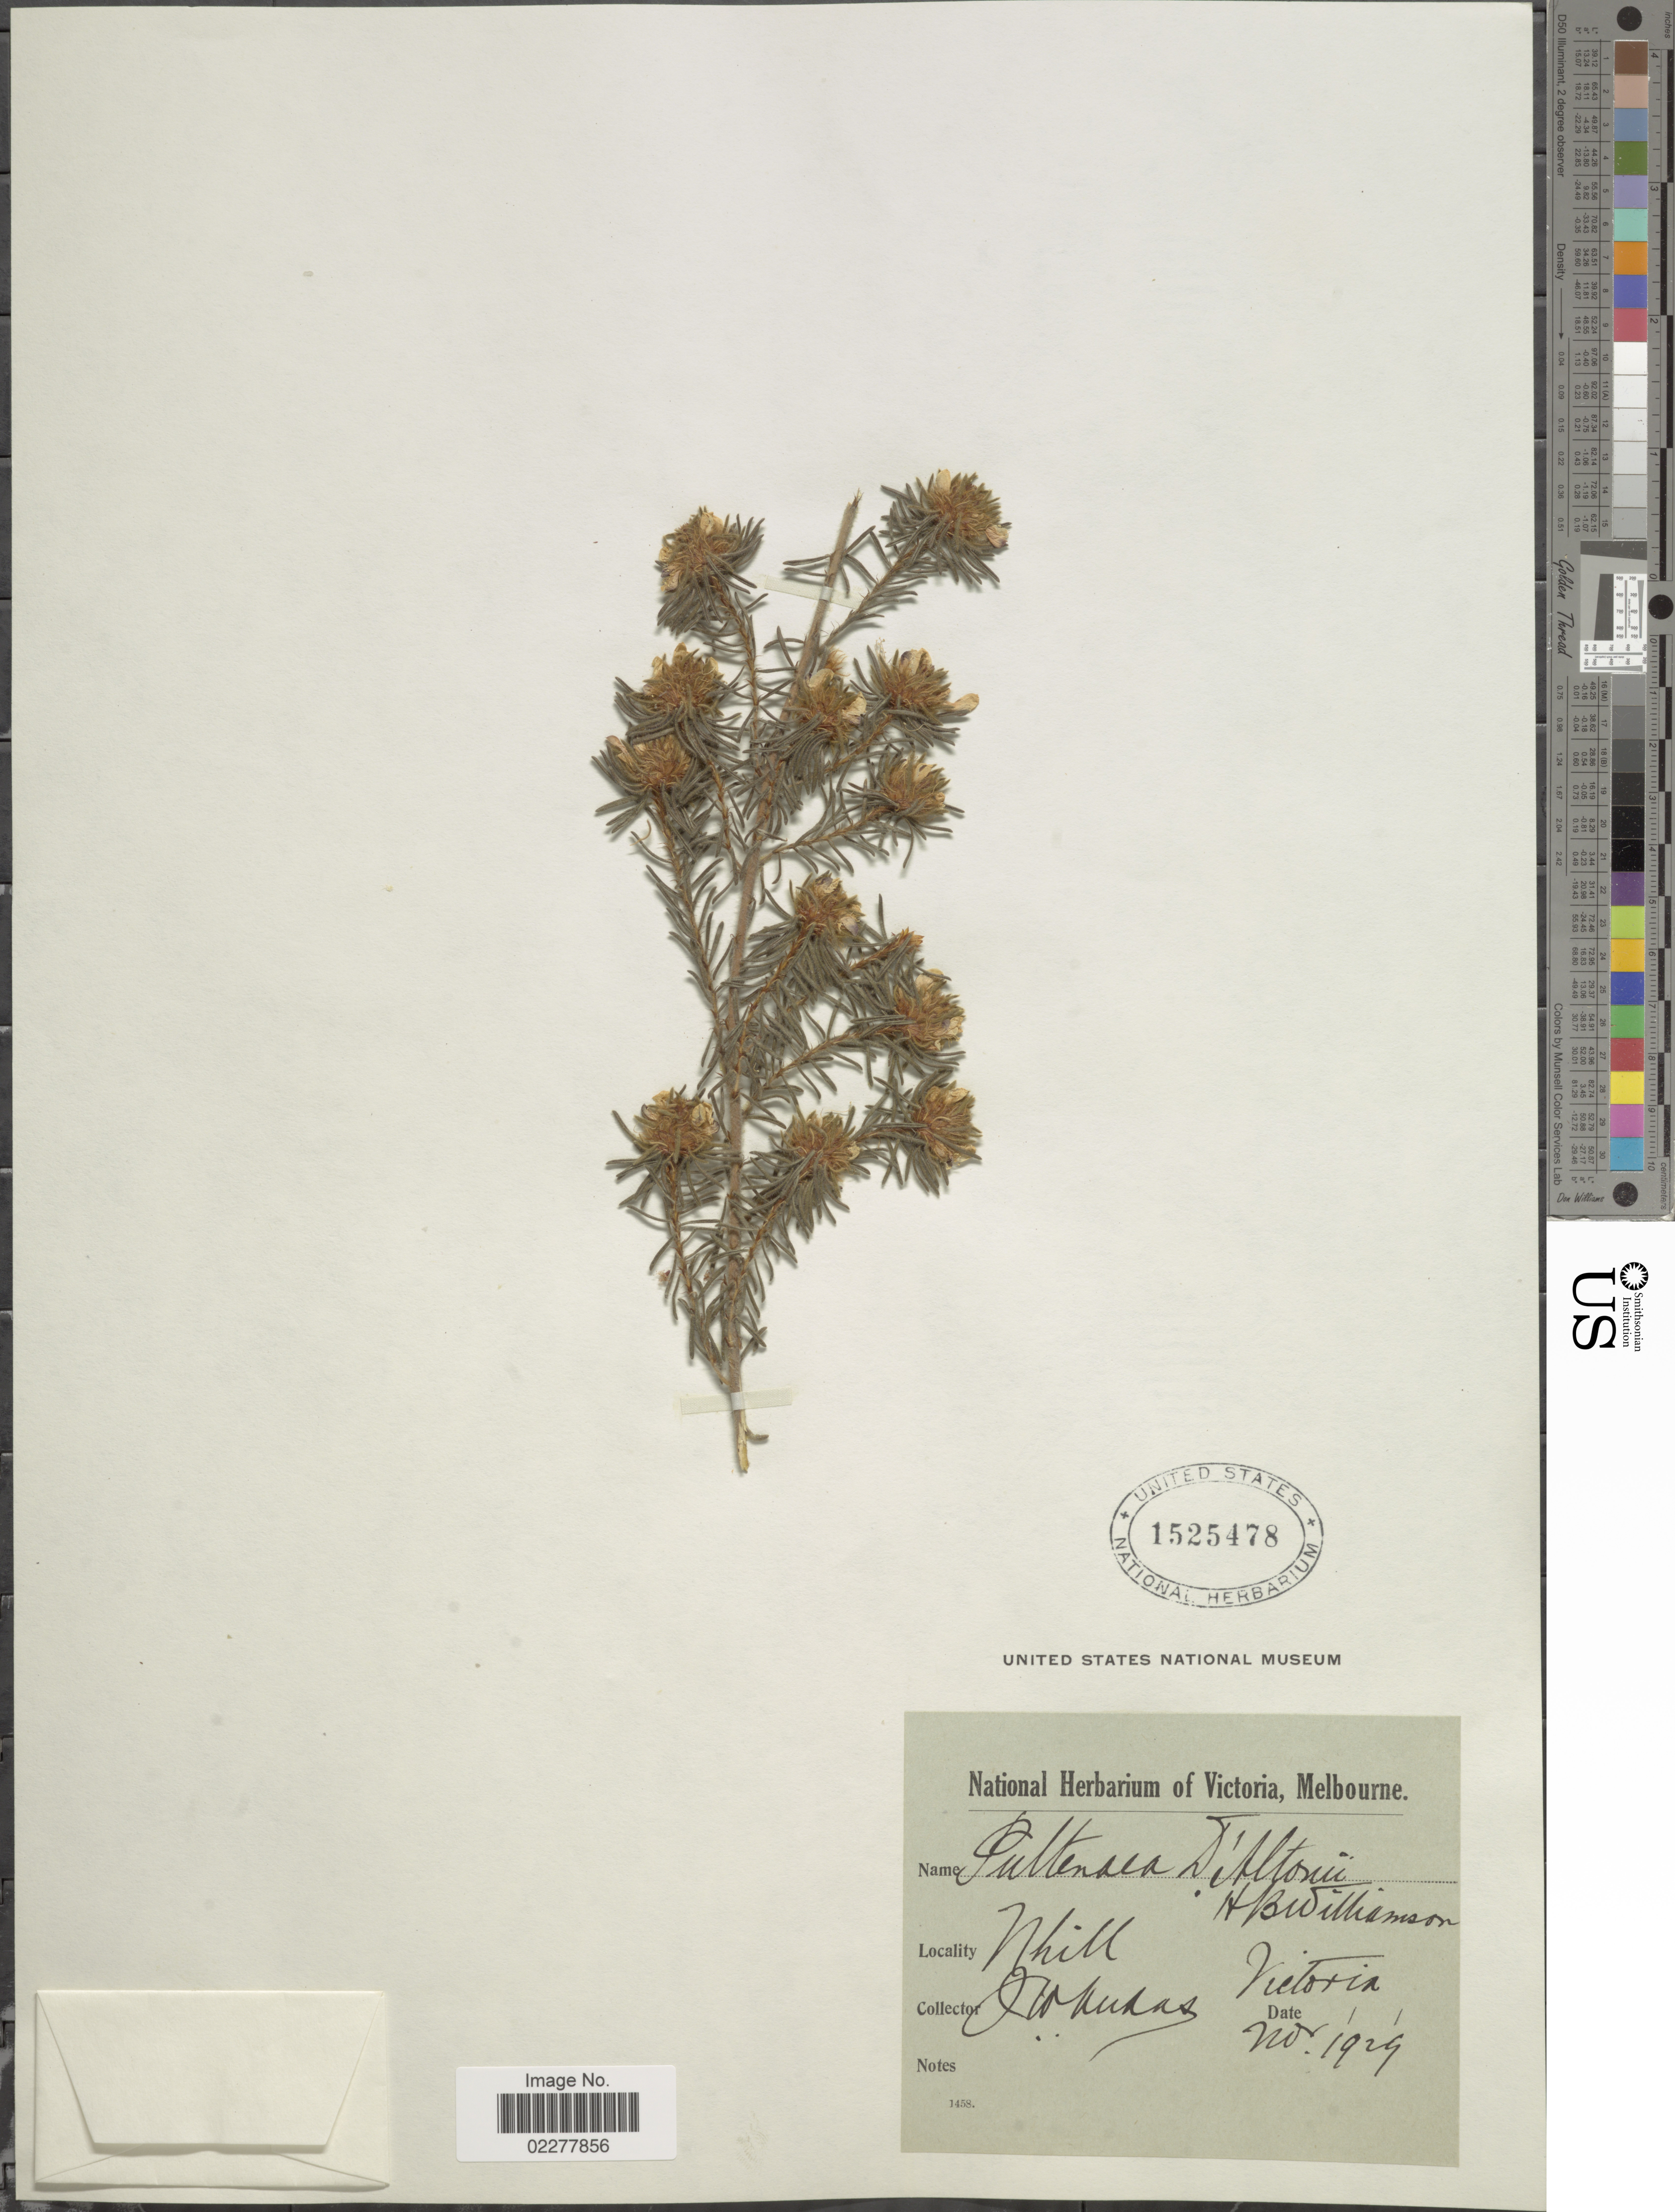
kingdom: Plantae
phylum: Tracheophyta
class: Magnoliopsida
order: Fabales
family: Fabaceae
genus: Pultenaea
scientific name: Pultenaea daltonii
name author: Will.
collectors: J. Audas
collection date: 1929-11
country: Australia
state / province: Victoria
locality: Nhill Victoria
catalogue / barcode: US 1525478